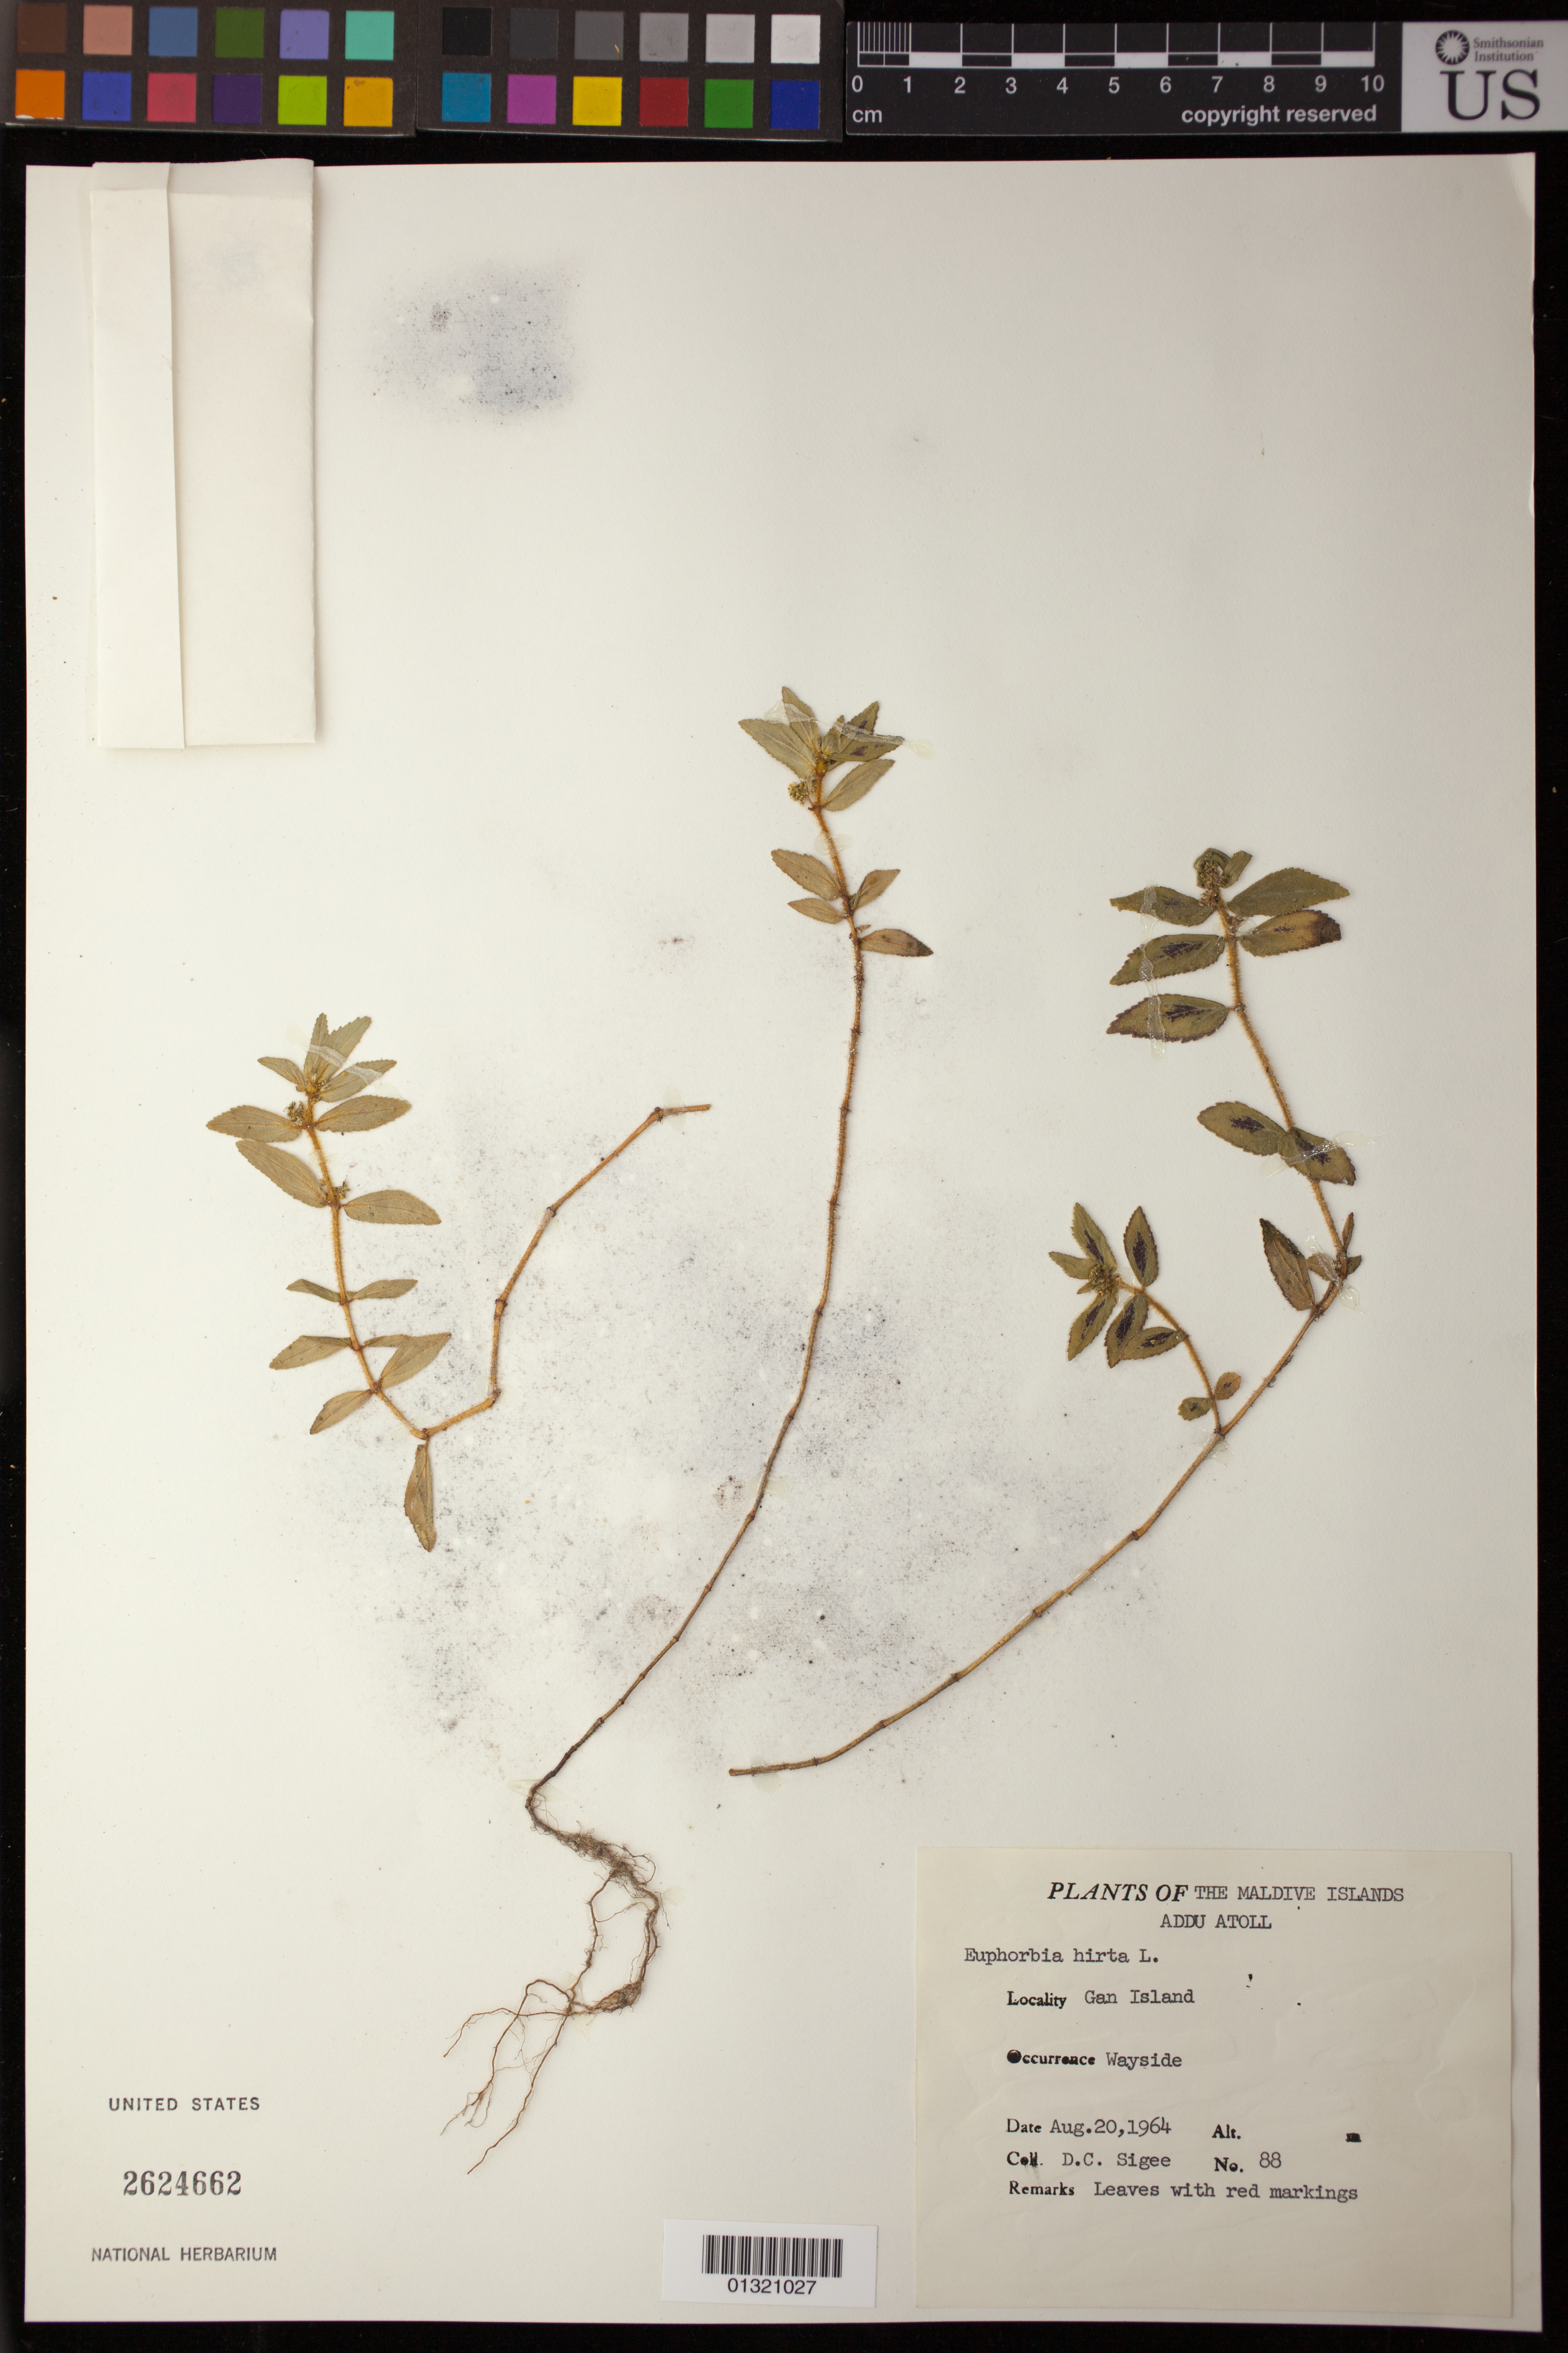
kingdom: Plantae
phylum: Tracheophyta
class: Magnoliopsida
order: Malpighiales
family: Euphorbiaceae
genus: Euphorbia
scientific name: Euphorbia hirta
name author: L.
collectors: D. C. Sigee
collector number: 88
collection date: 1964-08-20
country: Maldive Islands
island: Addu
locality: Addu Atoll [Seenu Atholhu], Gan Island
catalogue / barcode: US 2624662